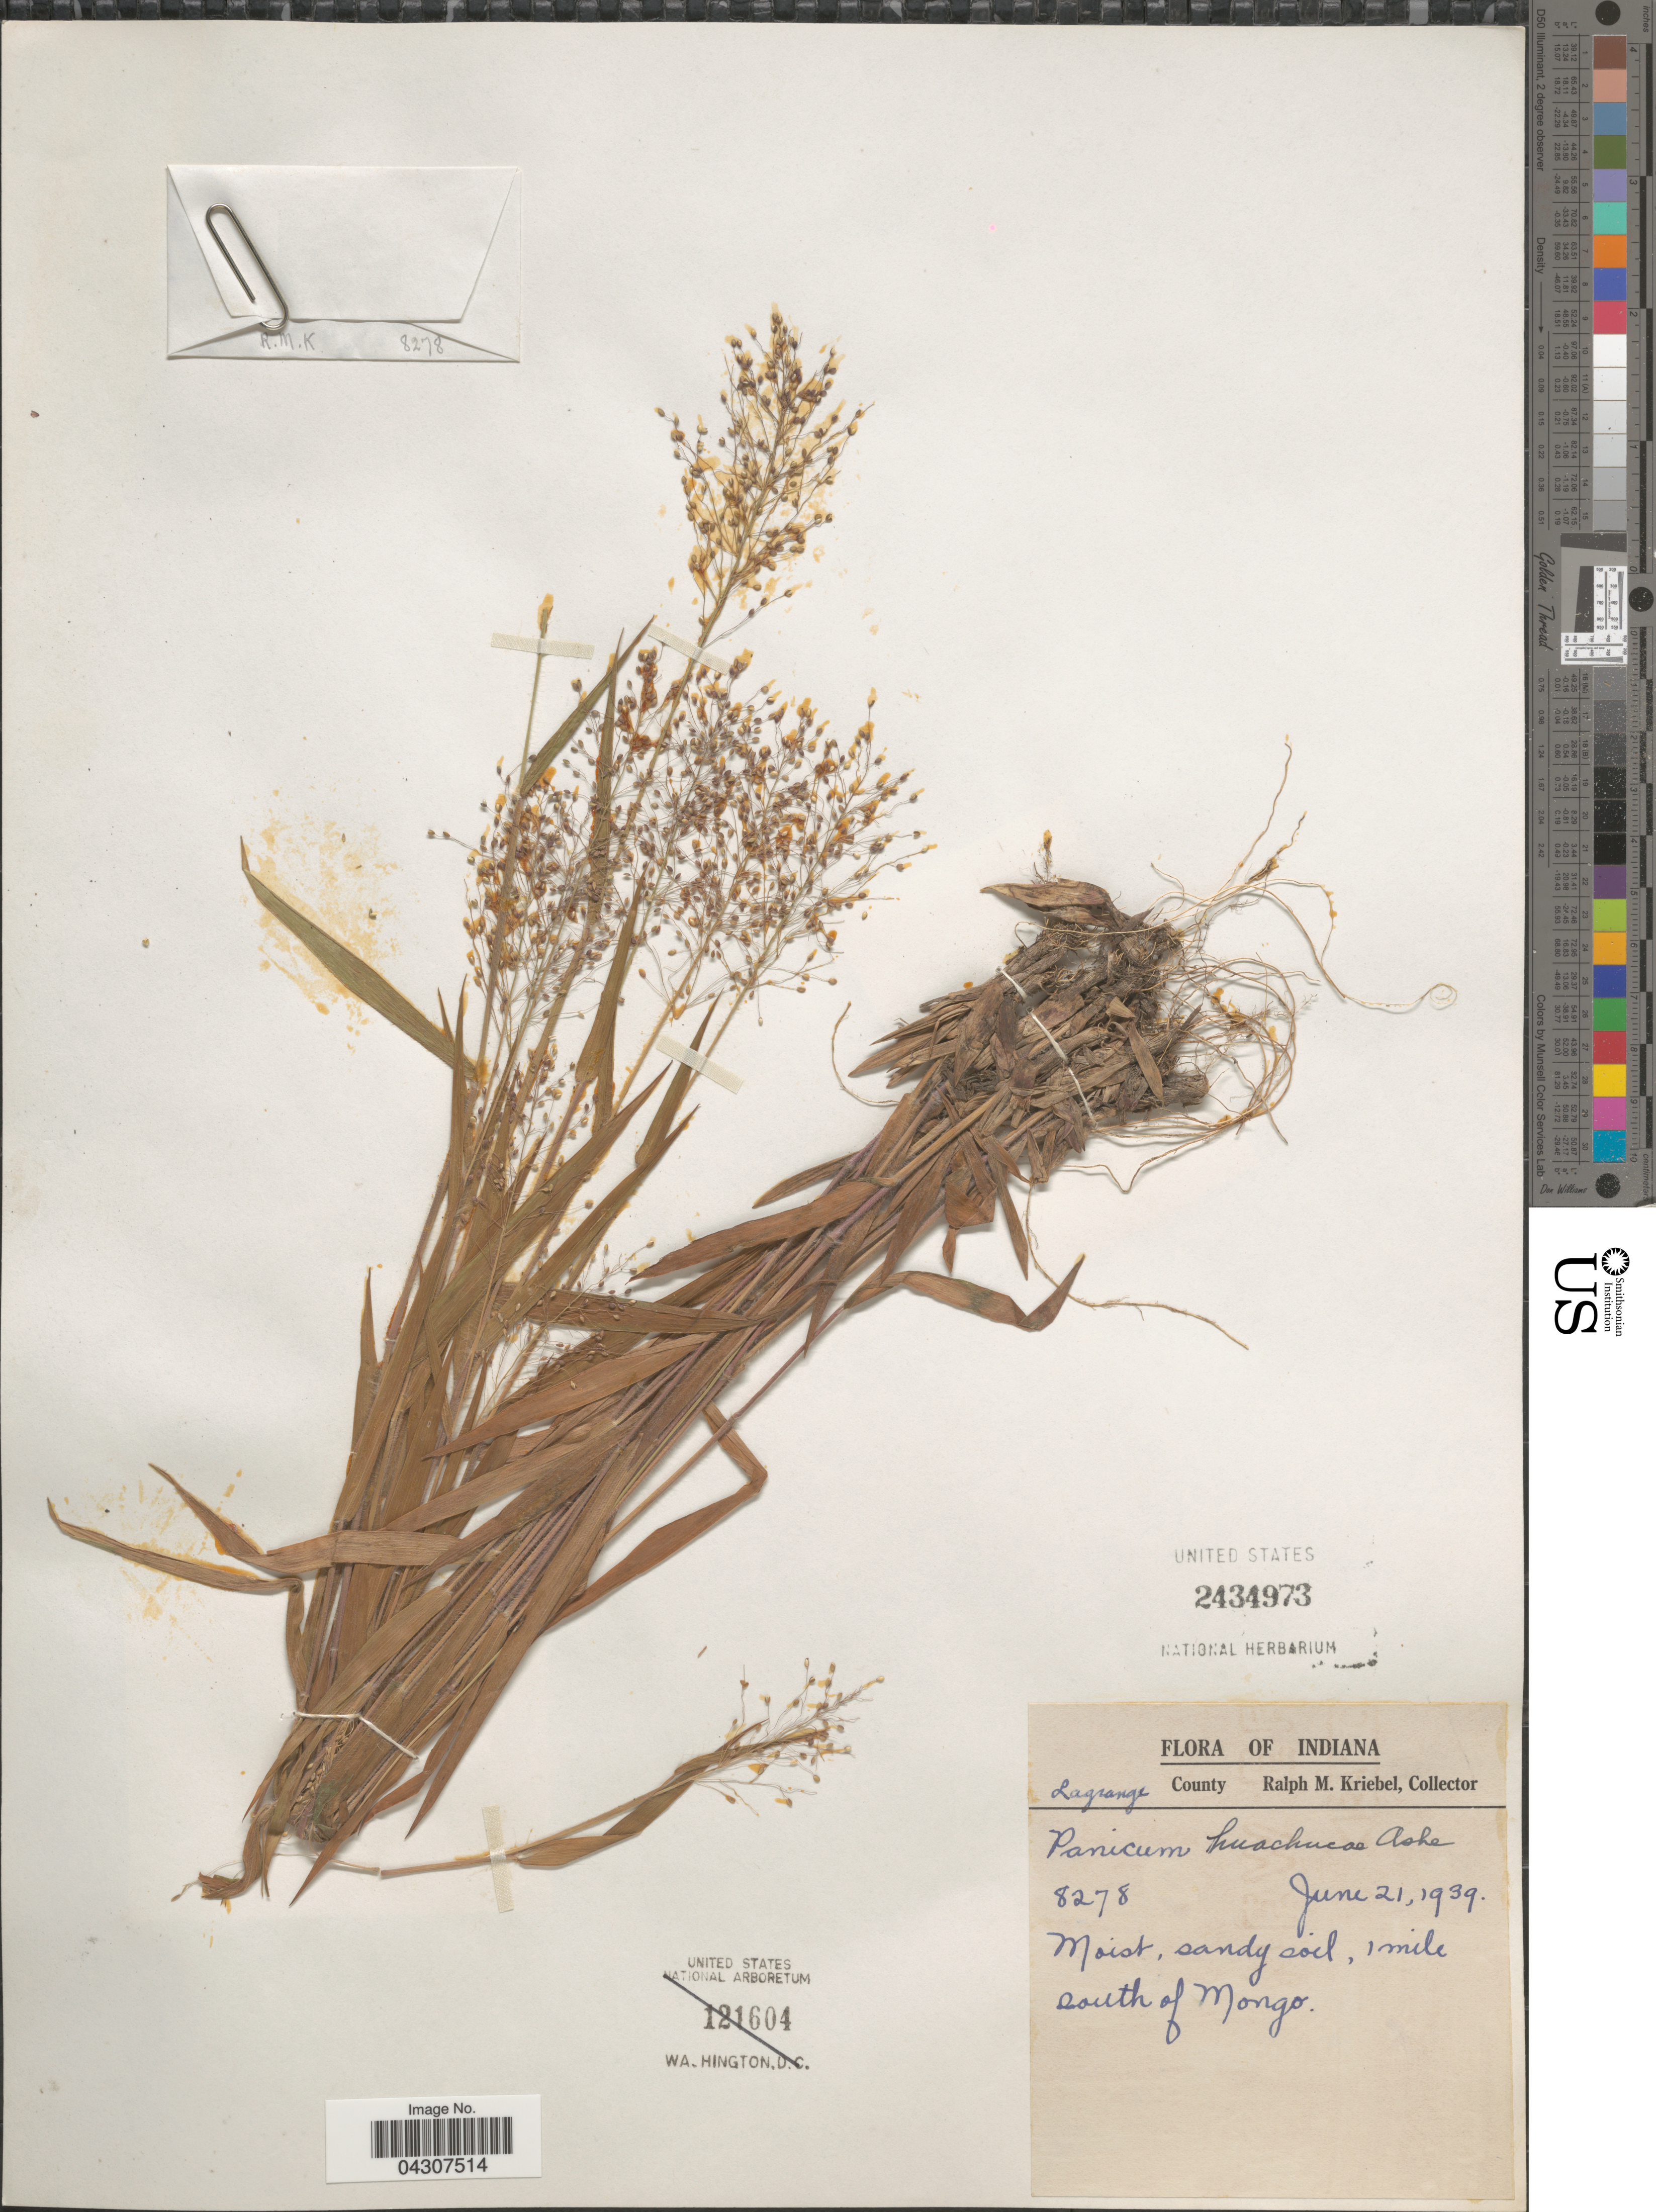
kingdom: Plantae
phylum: Tracheophyta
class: Liliopsida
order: Poales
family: Poaceae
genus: Dichanthelium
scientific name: Dichanthelium acuminatum var. acuminatum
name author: (Sw.) Gould & C.A. Clark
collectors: R. M. Kriebel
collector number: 8278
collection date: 1939-06-21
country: United States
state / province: Indiana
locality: Lagrange County. Moist, sandy soil, 1 mile south of Mongo.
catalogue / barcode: US 2434973